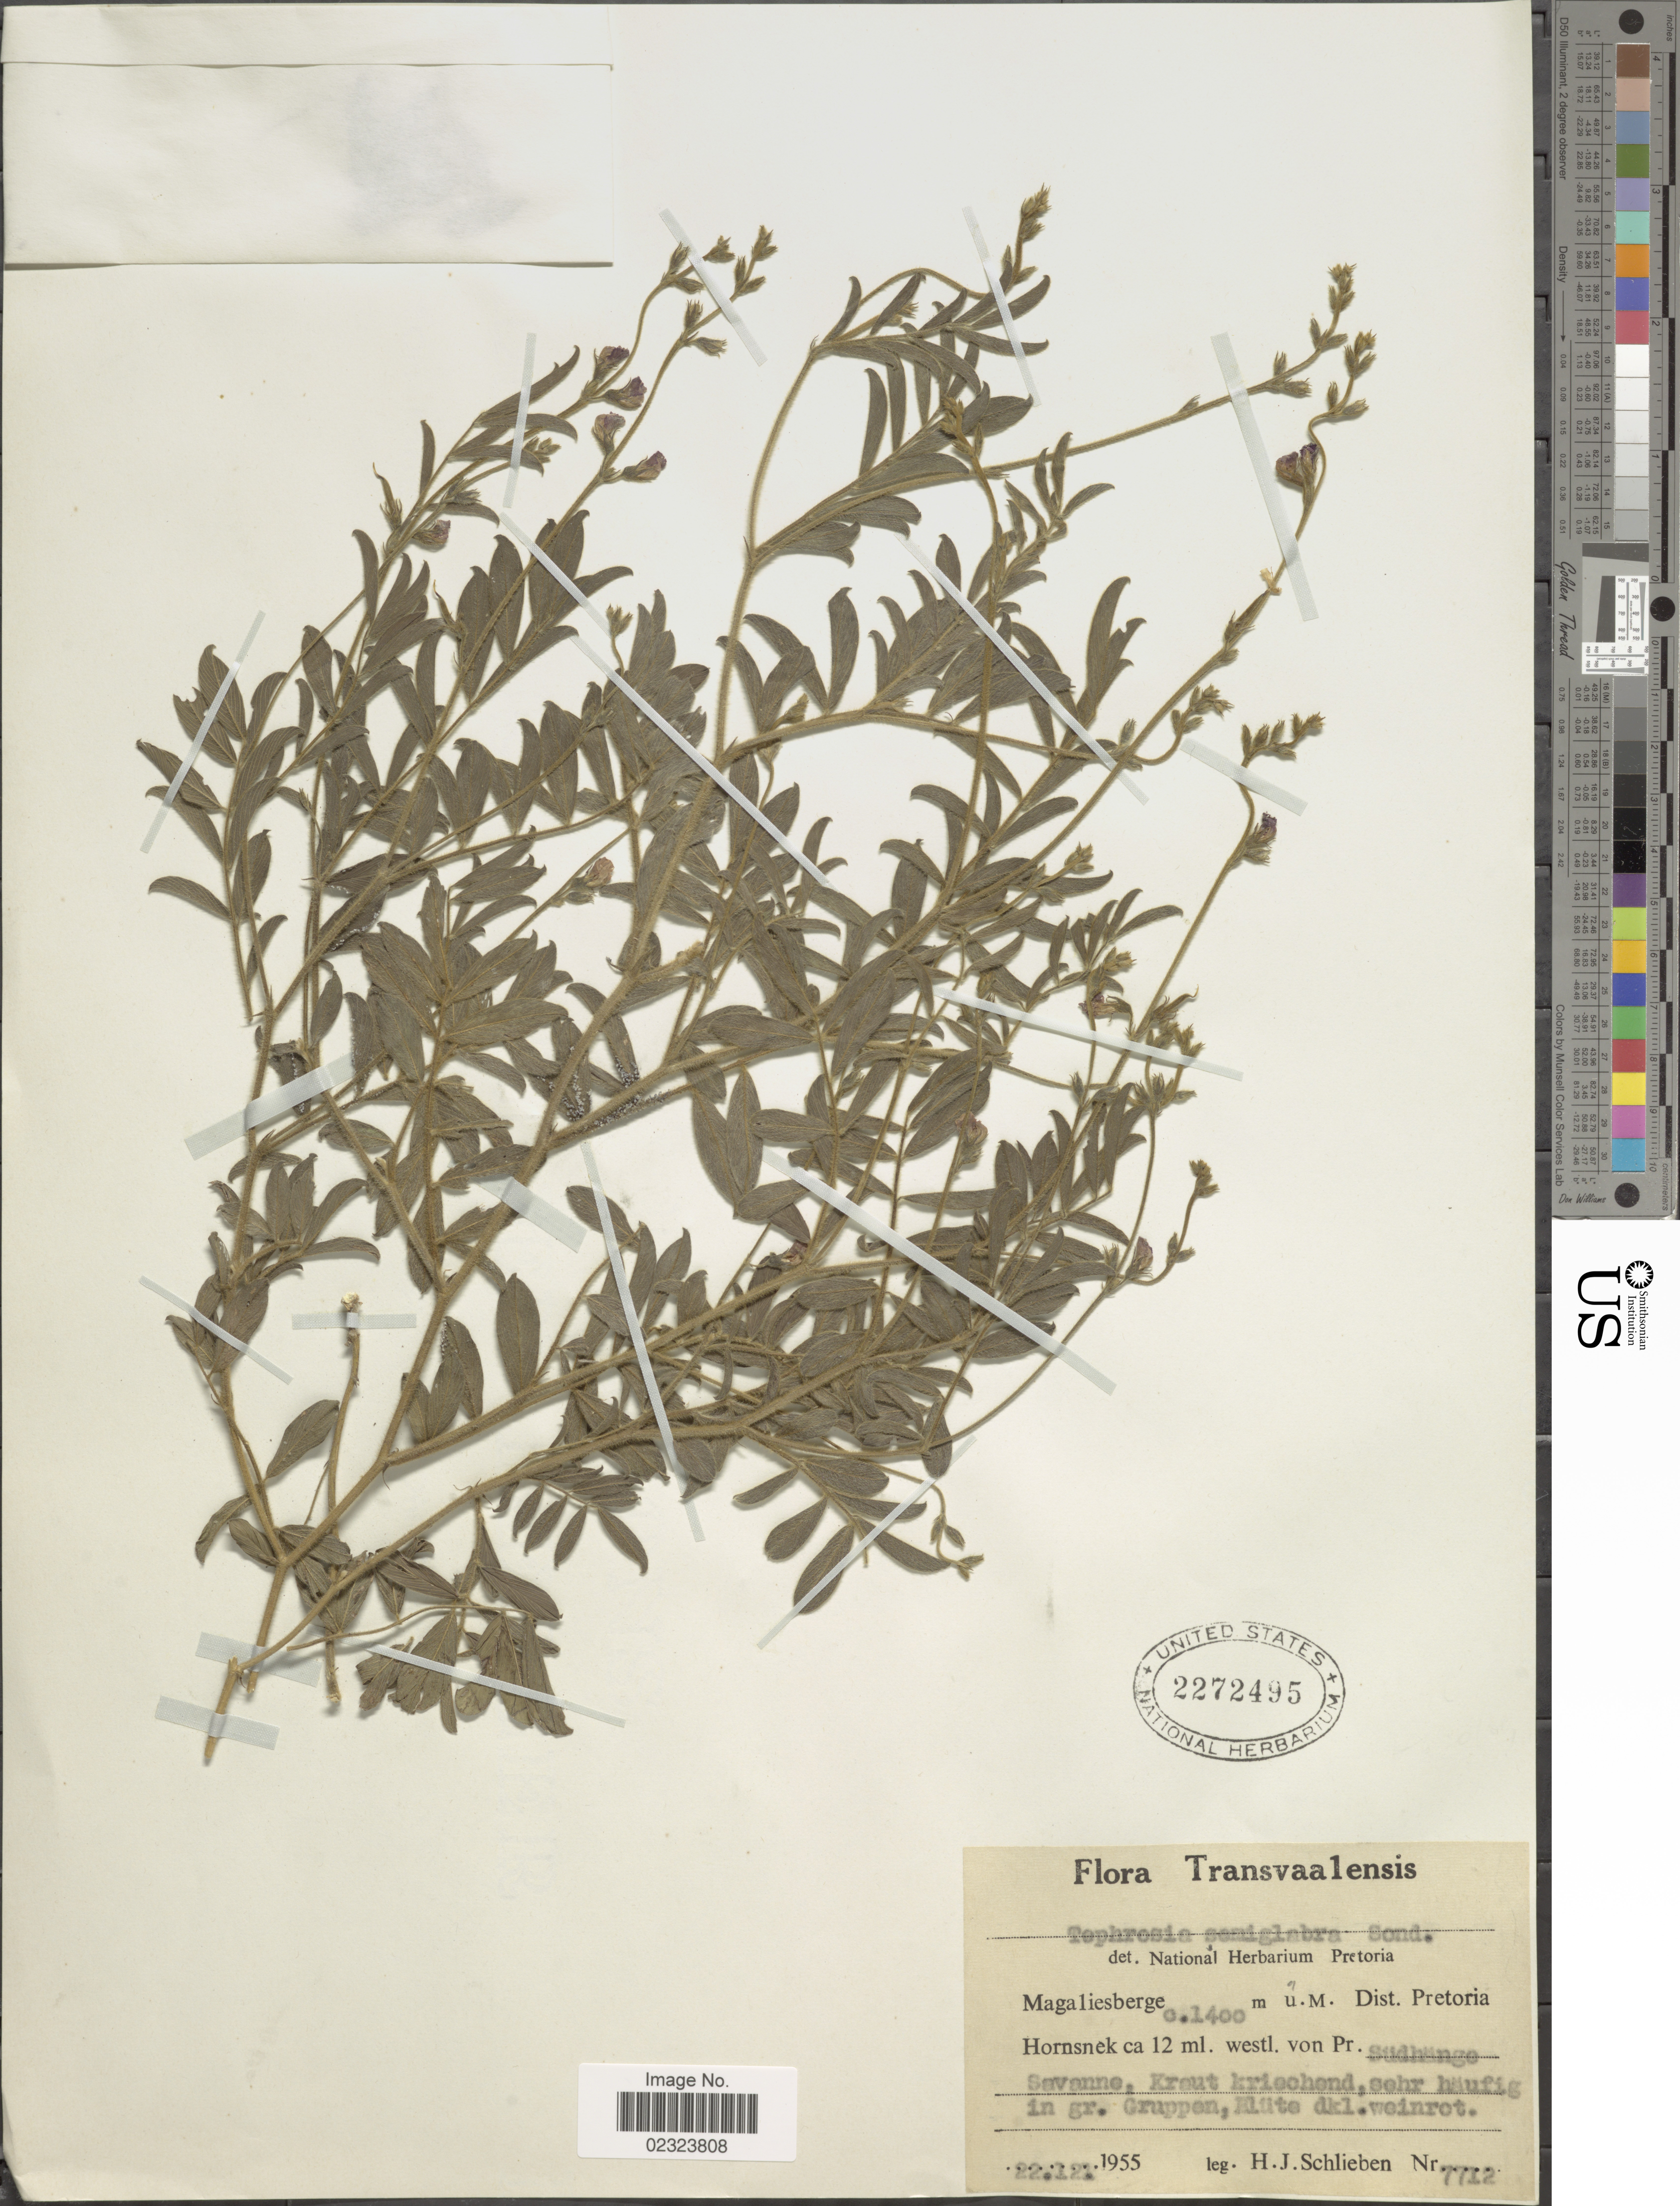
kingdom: Plantae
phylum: Tracheophyta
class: Magnoliopsida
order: Fabales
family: Fabaceae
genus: Tephrosia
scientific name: Tephrosia semiglabra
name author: Sond.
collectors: H. J. Schlieben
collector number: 7712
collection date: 1955-12-22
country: South Africa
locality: Transvaalensis. Magaliesberge. Dist. Pretoria. Hornsnek ca 12 ml. westl. von Pr. Südhänge Savanne, Kraut krischend, sehr häufig in gr. Gruppen, Klüte dkl. weinrot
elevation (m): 1400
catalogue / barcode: US 2272495